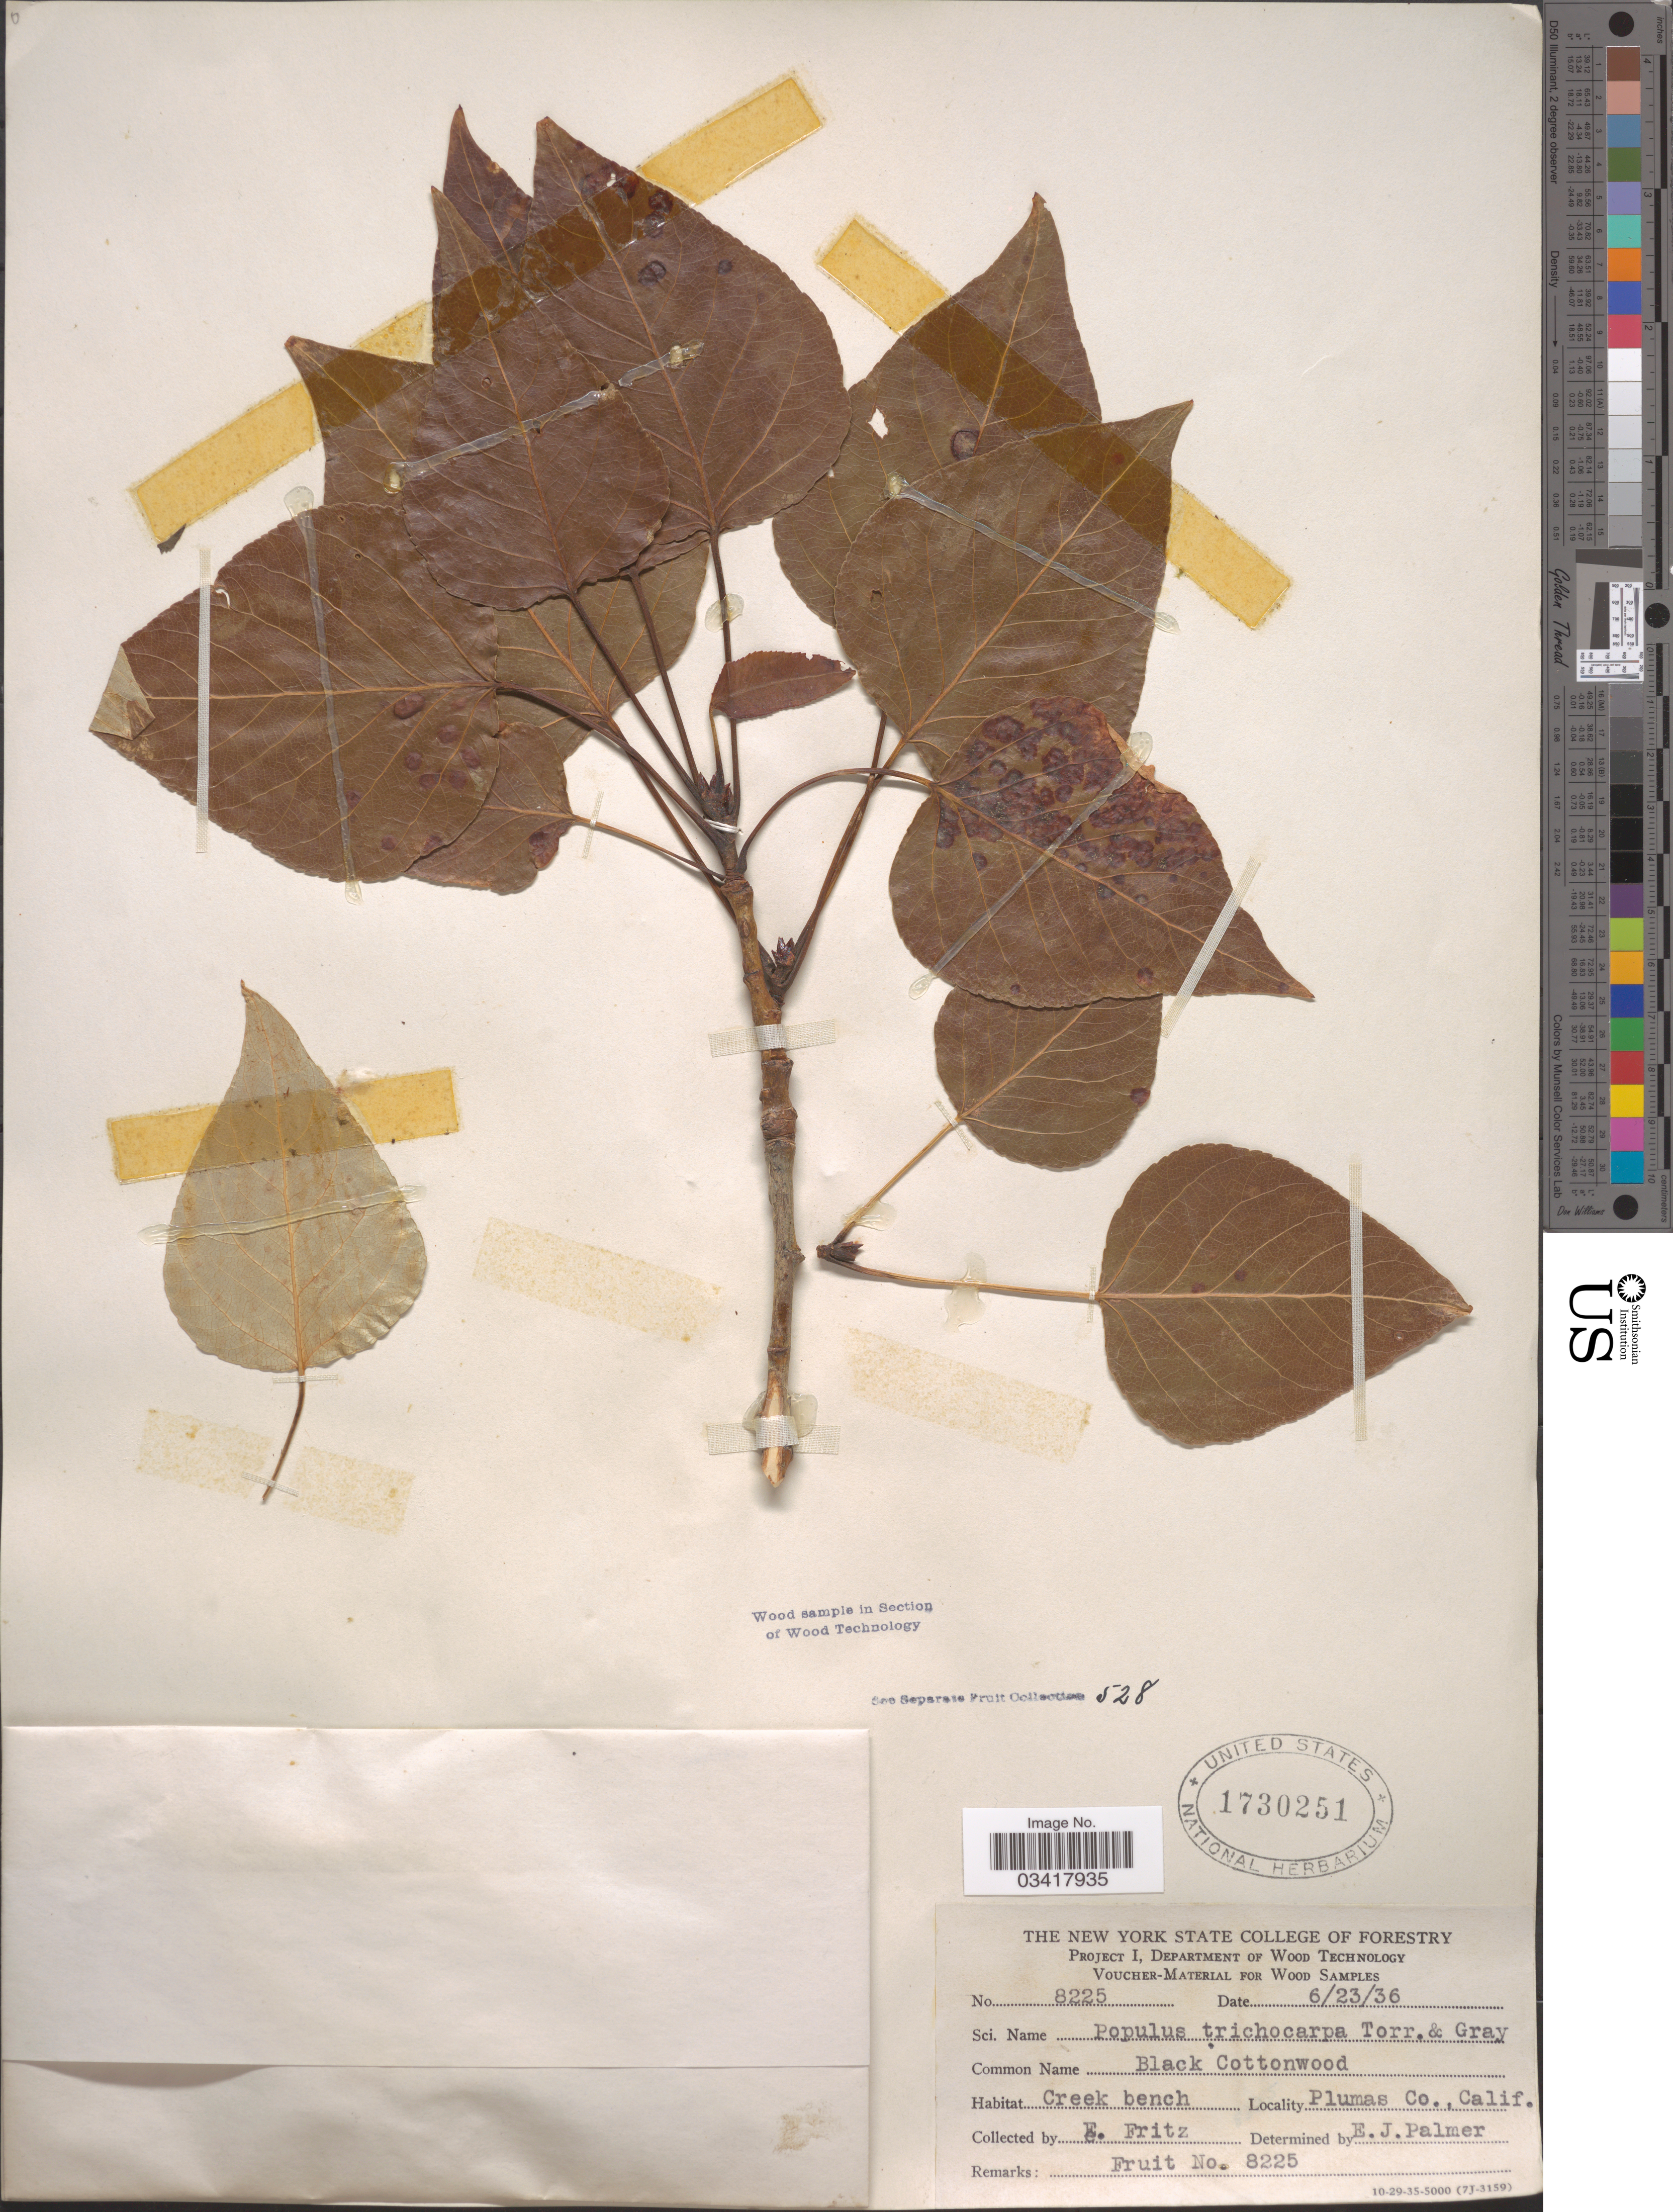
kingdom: Plantae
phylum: Tracheophyta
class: Magnoliopsida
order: Malpighiales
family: Salicaceae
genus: Populus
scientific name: Populus trichocarpa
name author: Torr. & A. Gray ex W. Hook.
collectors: E. Fritz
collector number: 8225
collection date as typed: Transcribed d/m/y: 23/6/36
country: United States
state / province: California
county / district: Plumas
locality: Plumas Co.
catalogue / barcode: US 1730251